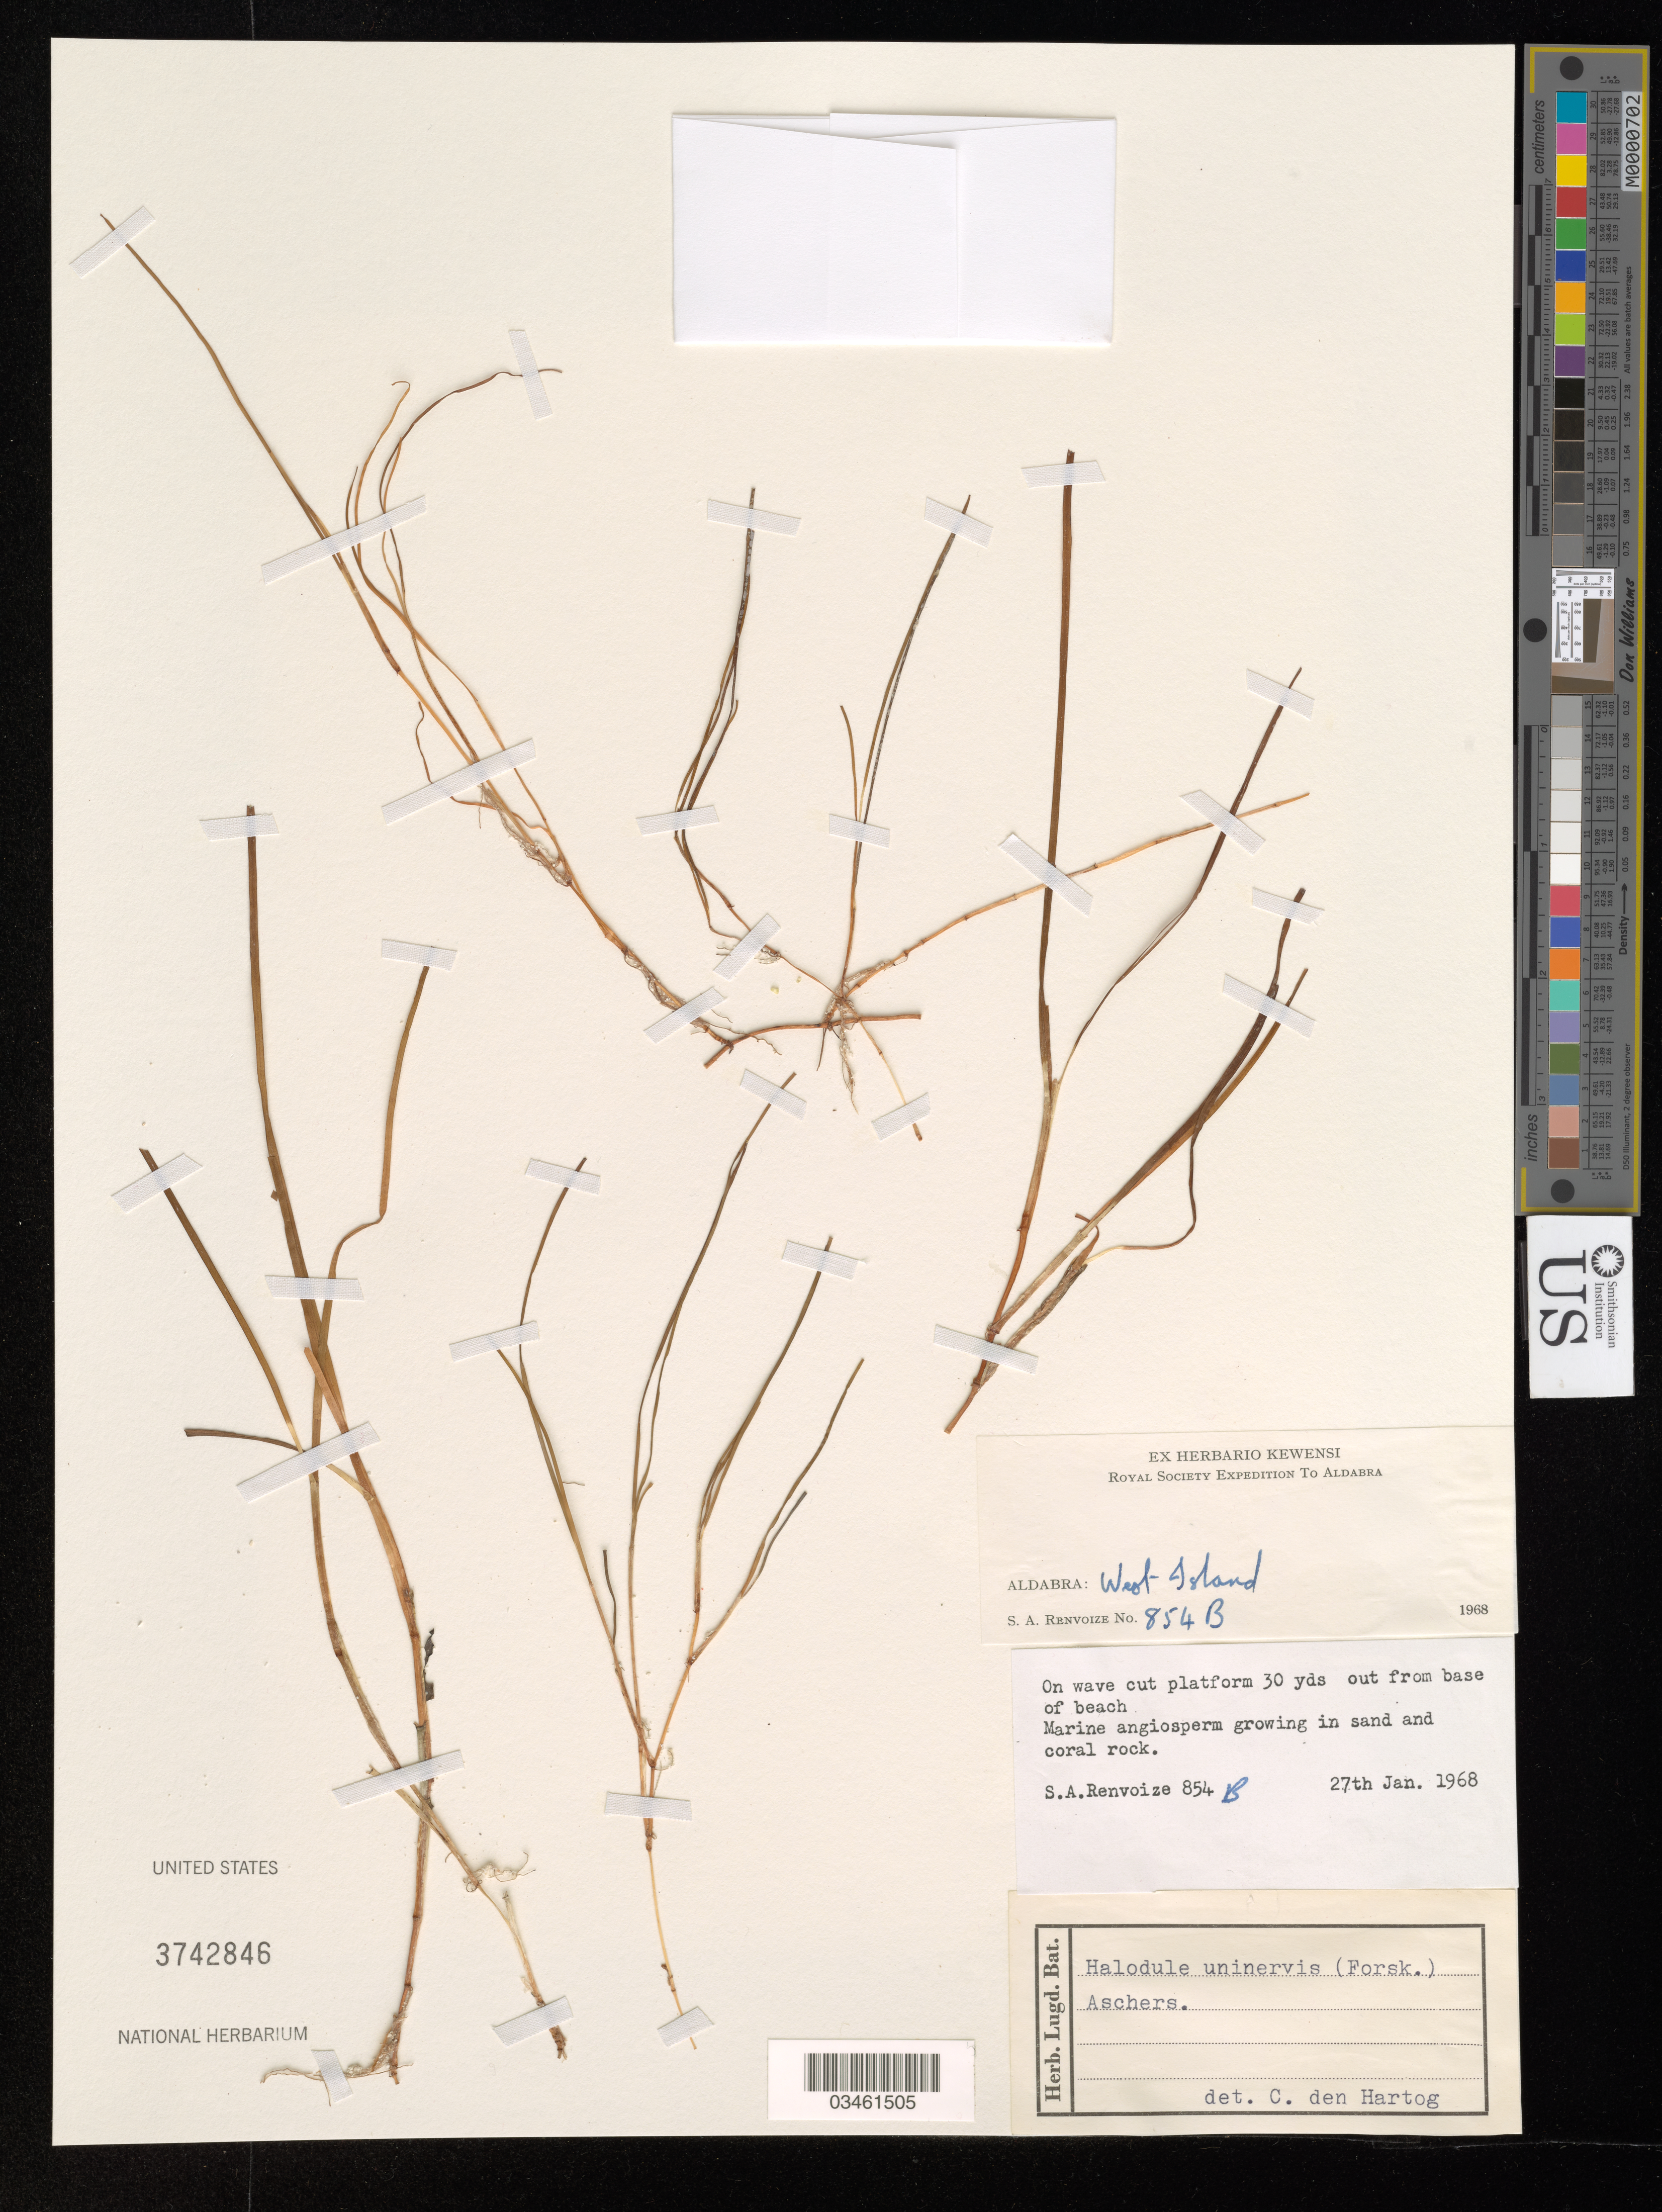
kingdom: Plantae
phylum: Tracheophyta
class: Liliopsida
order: Alismatales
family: Cymodoceaceae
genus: Halodule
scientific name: Halodule uninervis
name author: (Forssk.) Asch.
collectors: S. A. Renvoize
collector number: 854B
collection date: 1968-01-27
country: Seychelles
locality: Royal Society Expedition to Aldabra. Aldabra: West Island. On wave cut platform 30 yds out from base of beach.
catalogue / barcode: US 3742846